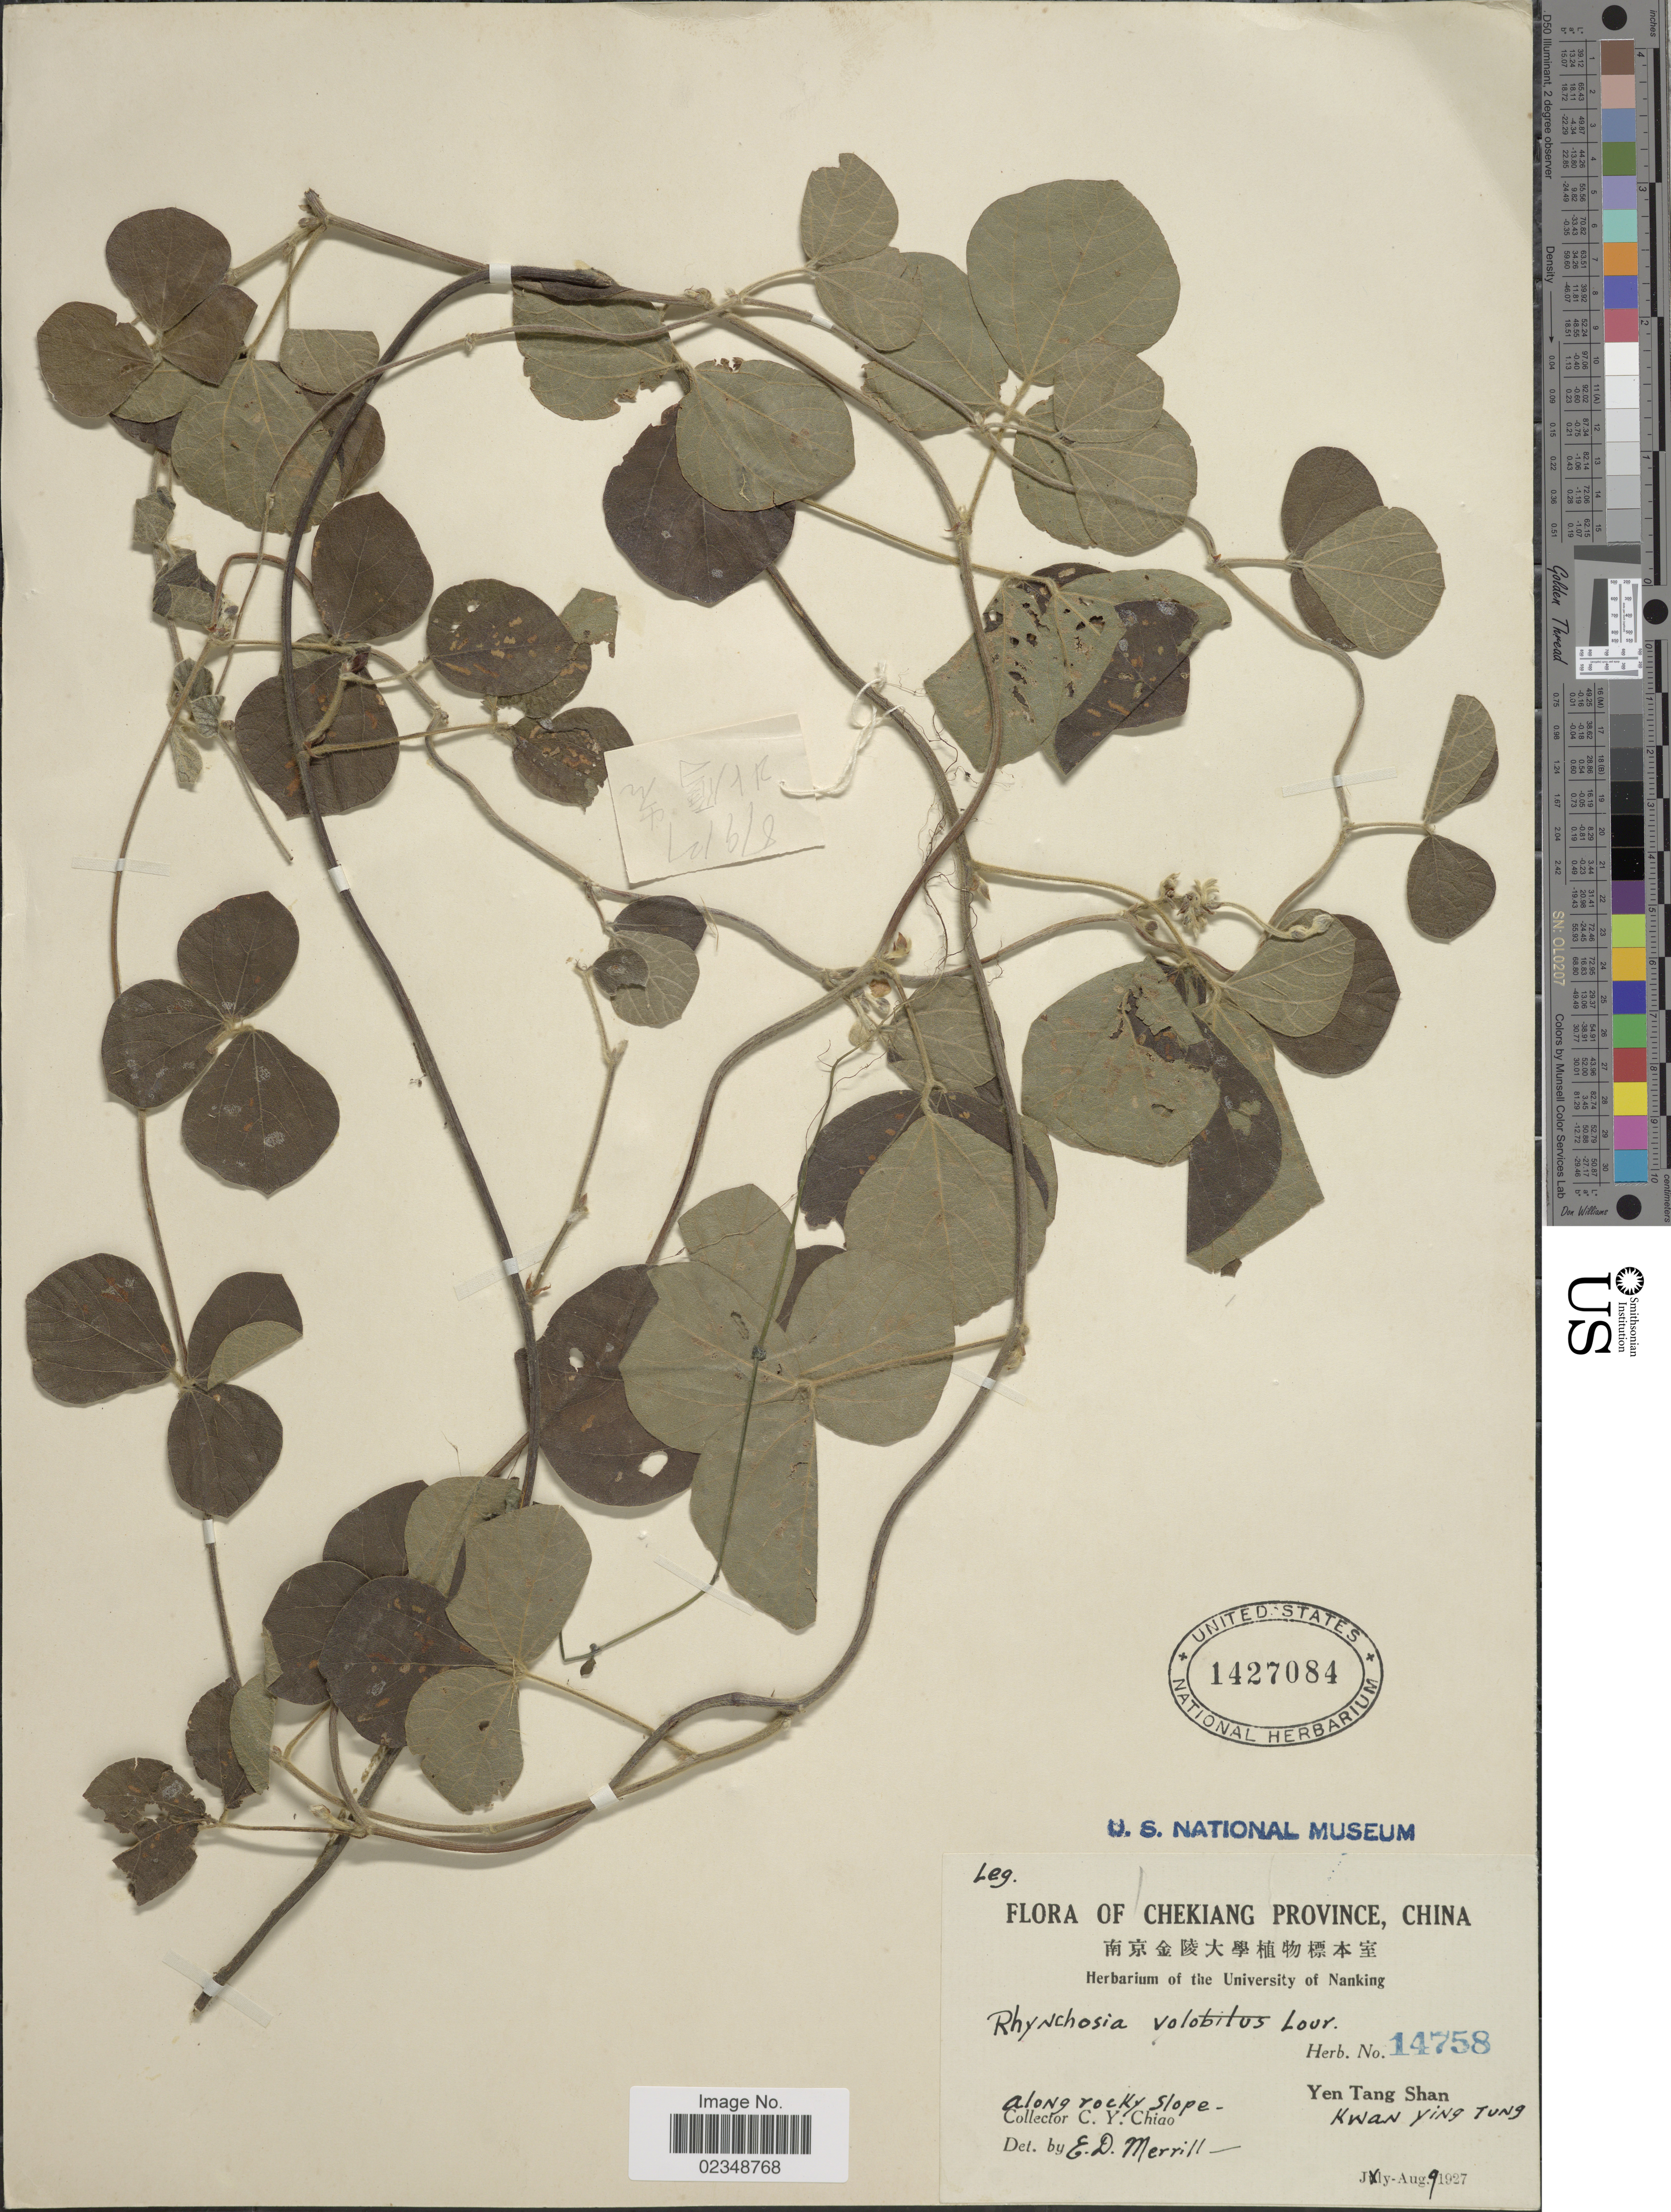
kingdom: Plantae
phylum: Tracheophyta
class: Magnoliopsida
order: Fabales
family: Fabaceae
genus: Rhynchosia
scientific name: Rhynchosia volubilis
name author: (Michx.) Wood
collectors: C. Y. Chiao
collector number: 14758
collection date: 1927-08-09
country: China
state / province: Zhejiang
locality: Chekiang Province, China. Yen Tang Shan. Along rocky slope - Kwan Ying Tung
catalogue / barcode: US 1427084